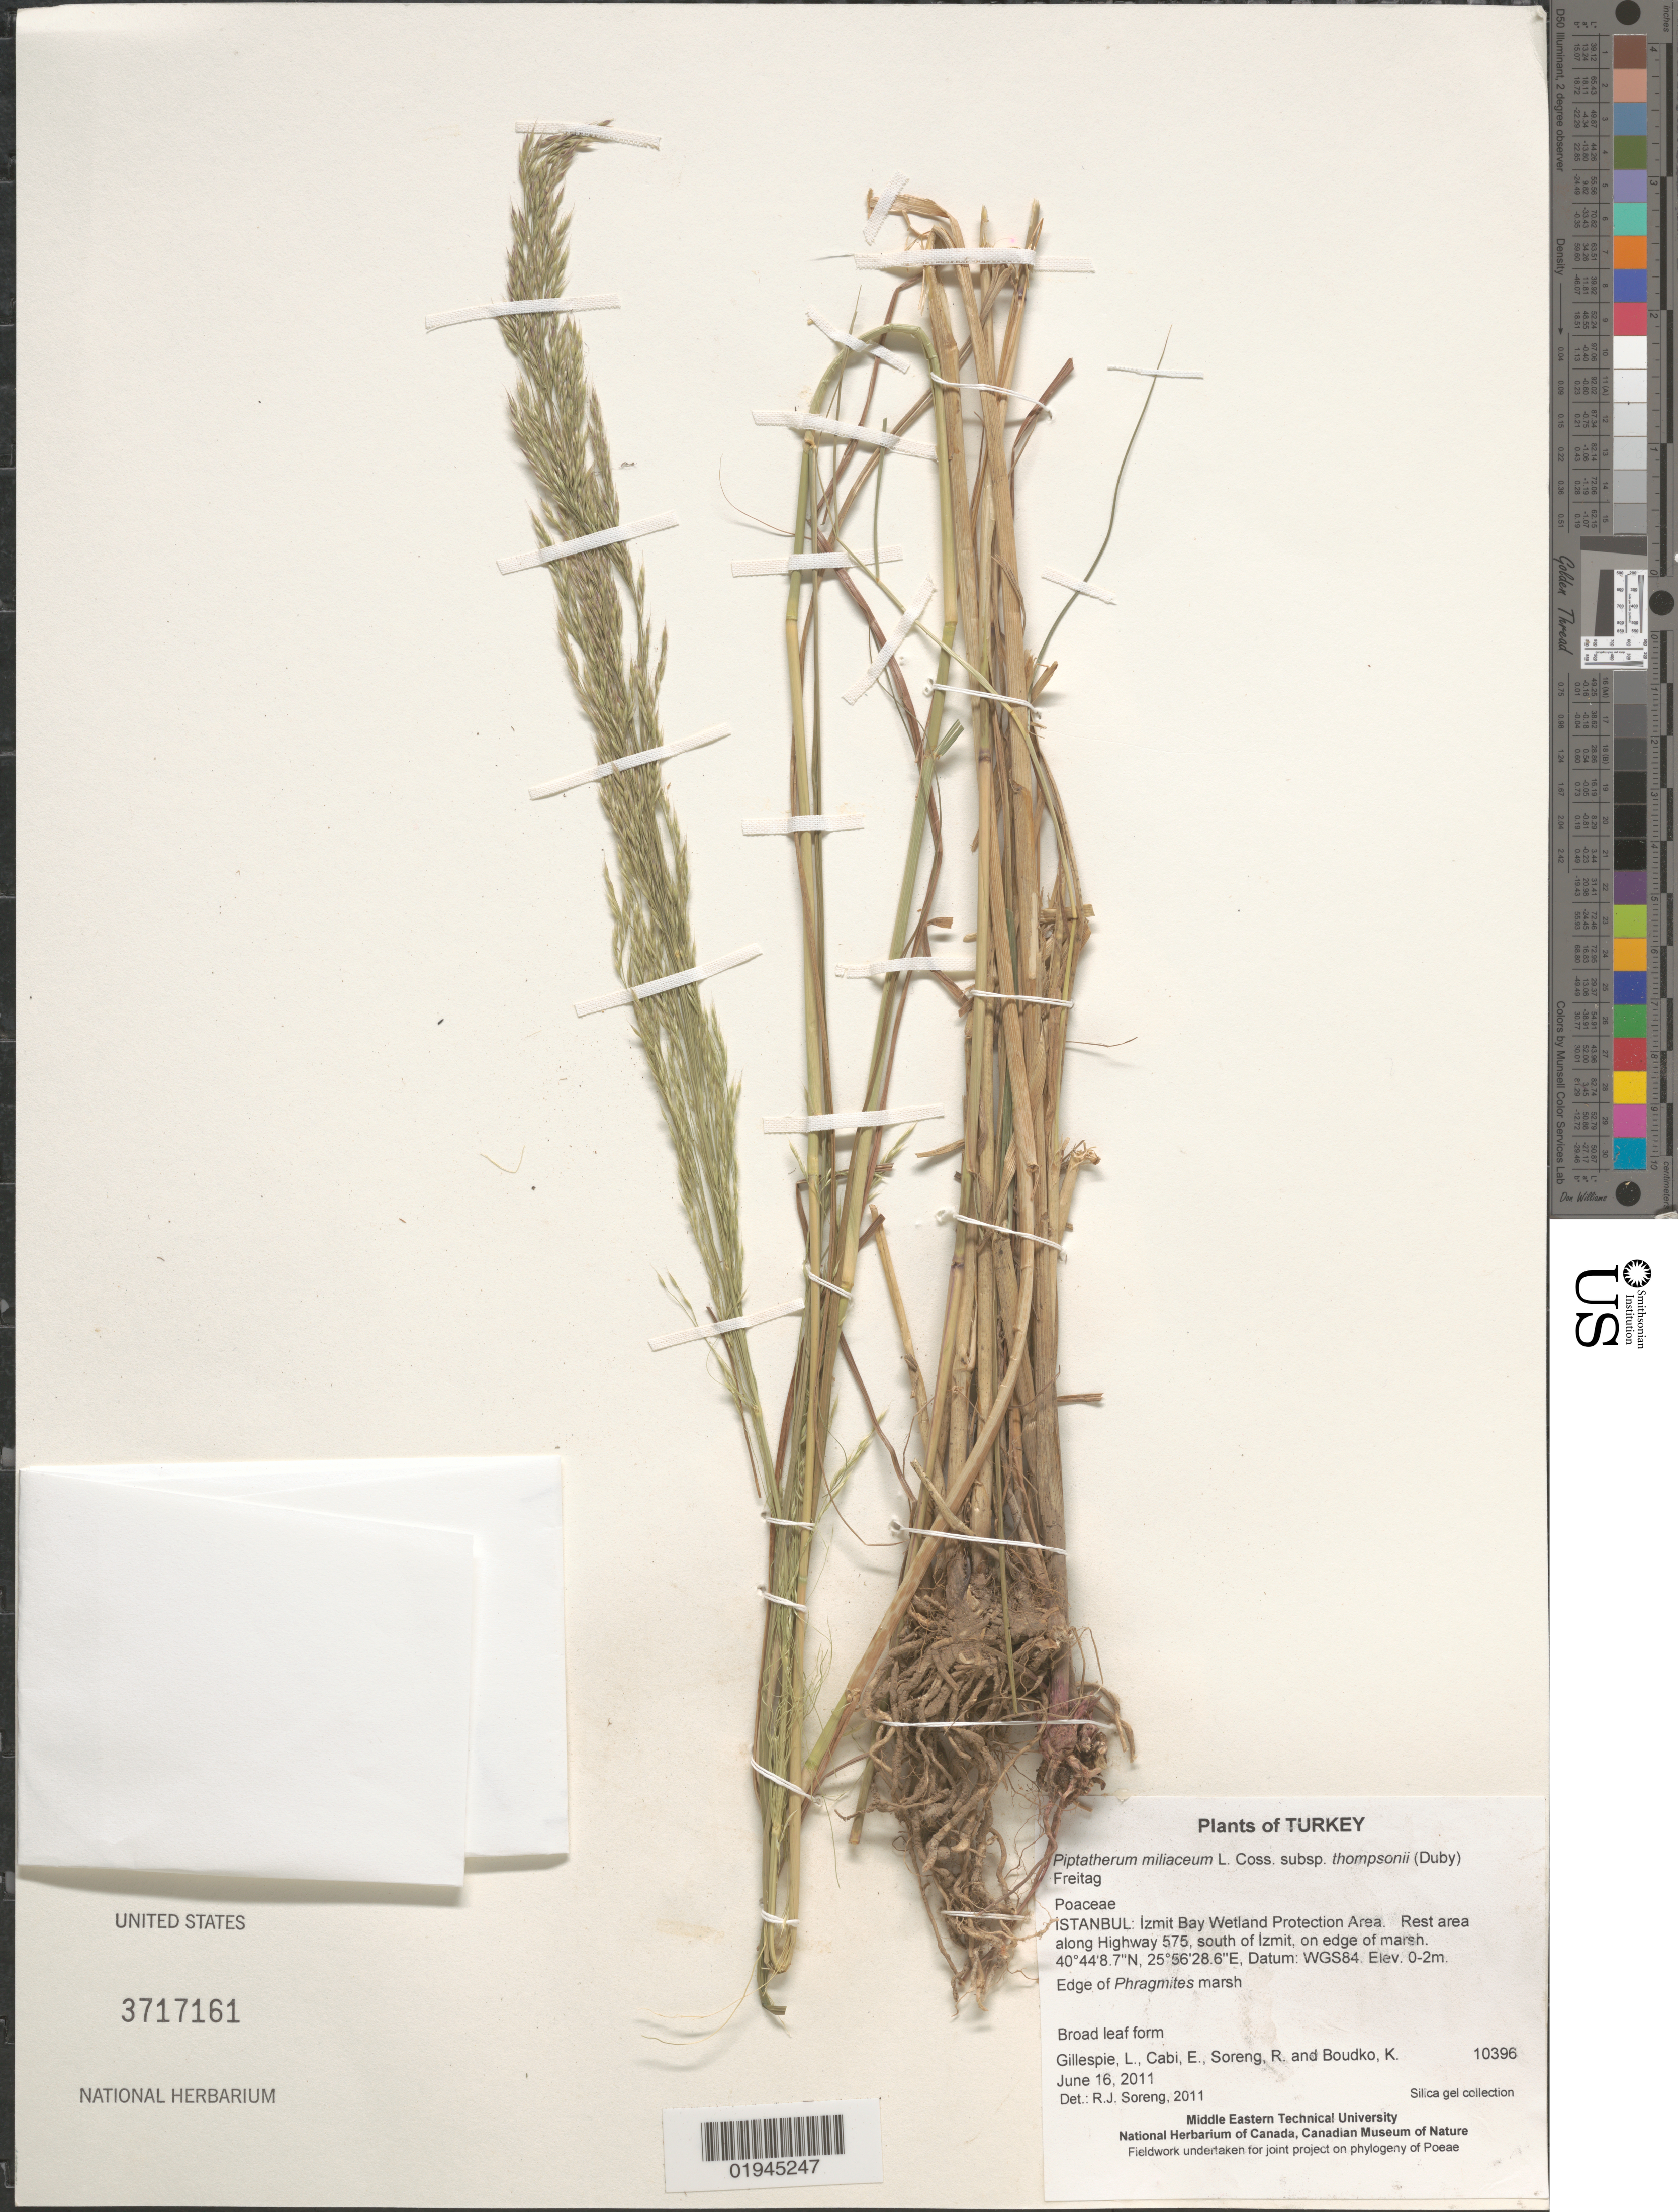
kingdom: Plantae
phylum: Tracheophyta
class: Liliopsida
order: Poales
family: Poaceae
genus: Piptatherum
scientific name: Piptatherum miliaceum subsp. thomasii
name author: (Duby) Freitag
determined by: Soreng, Robert J., Research Associate (BOT), Smithsonian Institution - National Museum of Natural History (UNITED STATES)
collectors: L. J. Gillespie, E. Cabi, R. J. Soreng & K. Boudko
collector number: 10396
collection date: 2011-06-16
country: Turkey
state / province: Istanbul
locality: Izmit Bay Wetland Protection Area. Rest area along Highway 575, south of Izmit, on edge of marsh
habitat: Edge of Phragmites marsh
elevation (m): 0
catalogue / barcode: US 3717161